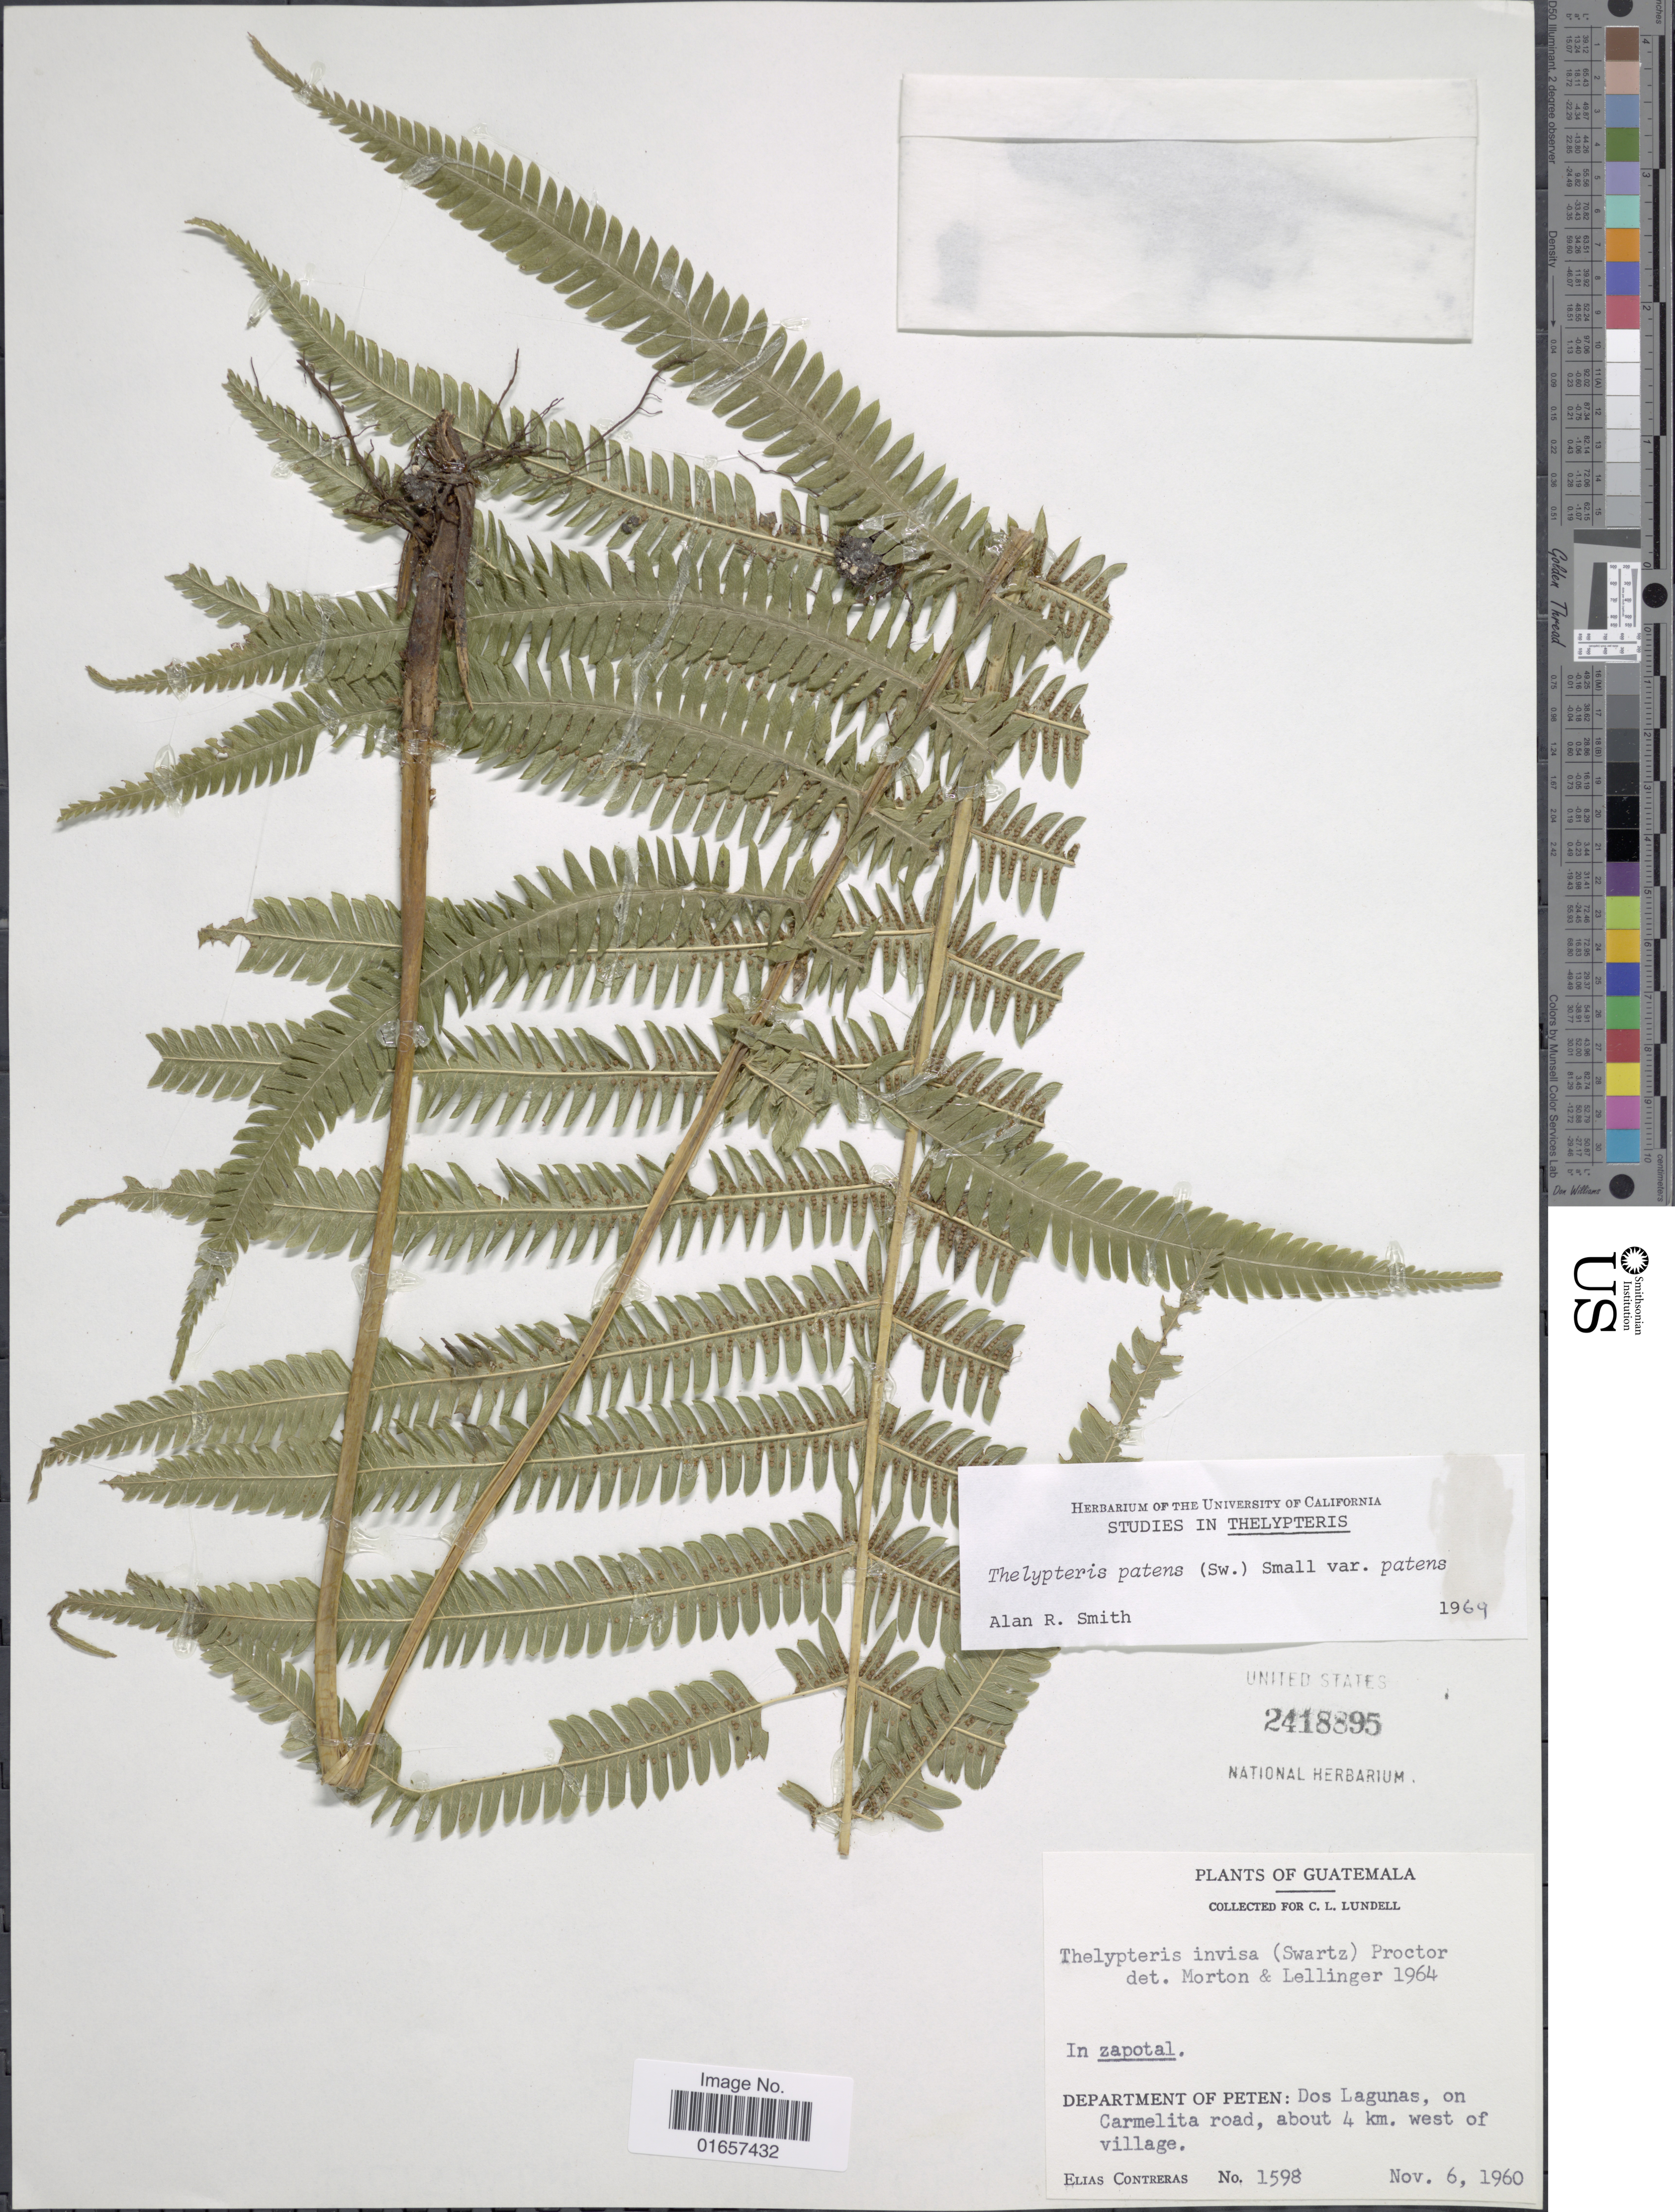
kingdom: Plantae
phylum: Tracheophyta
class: Polypodiopsida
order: Polypodiales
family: Thelypteridaceae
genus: Christella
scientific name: Christella patens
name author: (Sw.) Holttum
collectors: E. Contreras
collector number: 1598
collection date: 1960-11-06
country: Guatemala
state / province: El Petén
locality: Guetamala, In Zapotal, Department of Peten: Dos Lagunas, on Carmelita road, about 4 km. west of village.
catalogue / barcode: US 2418895